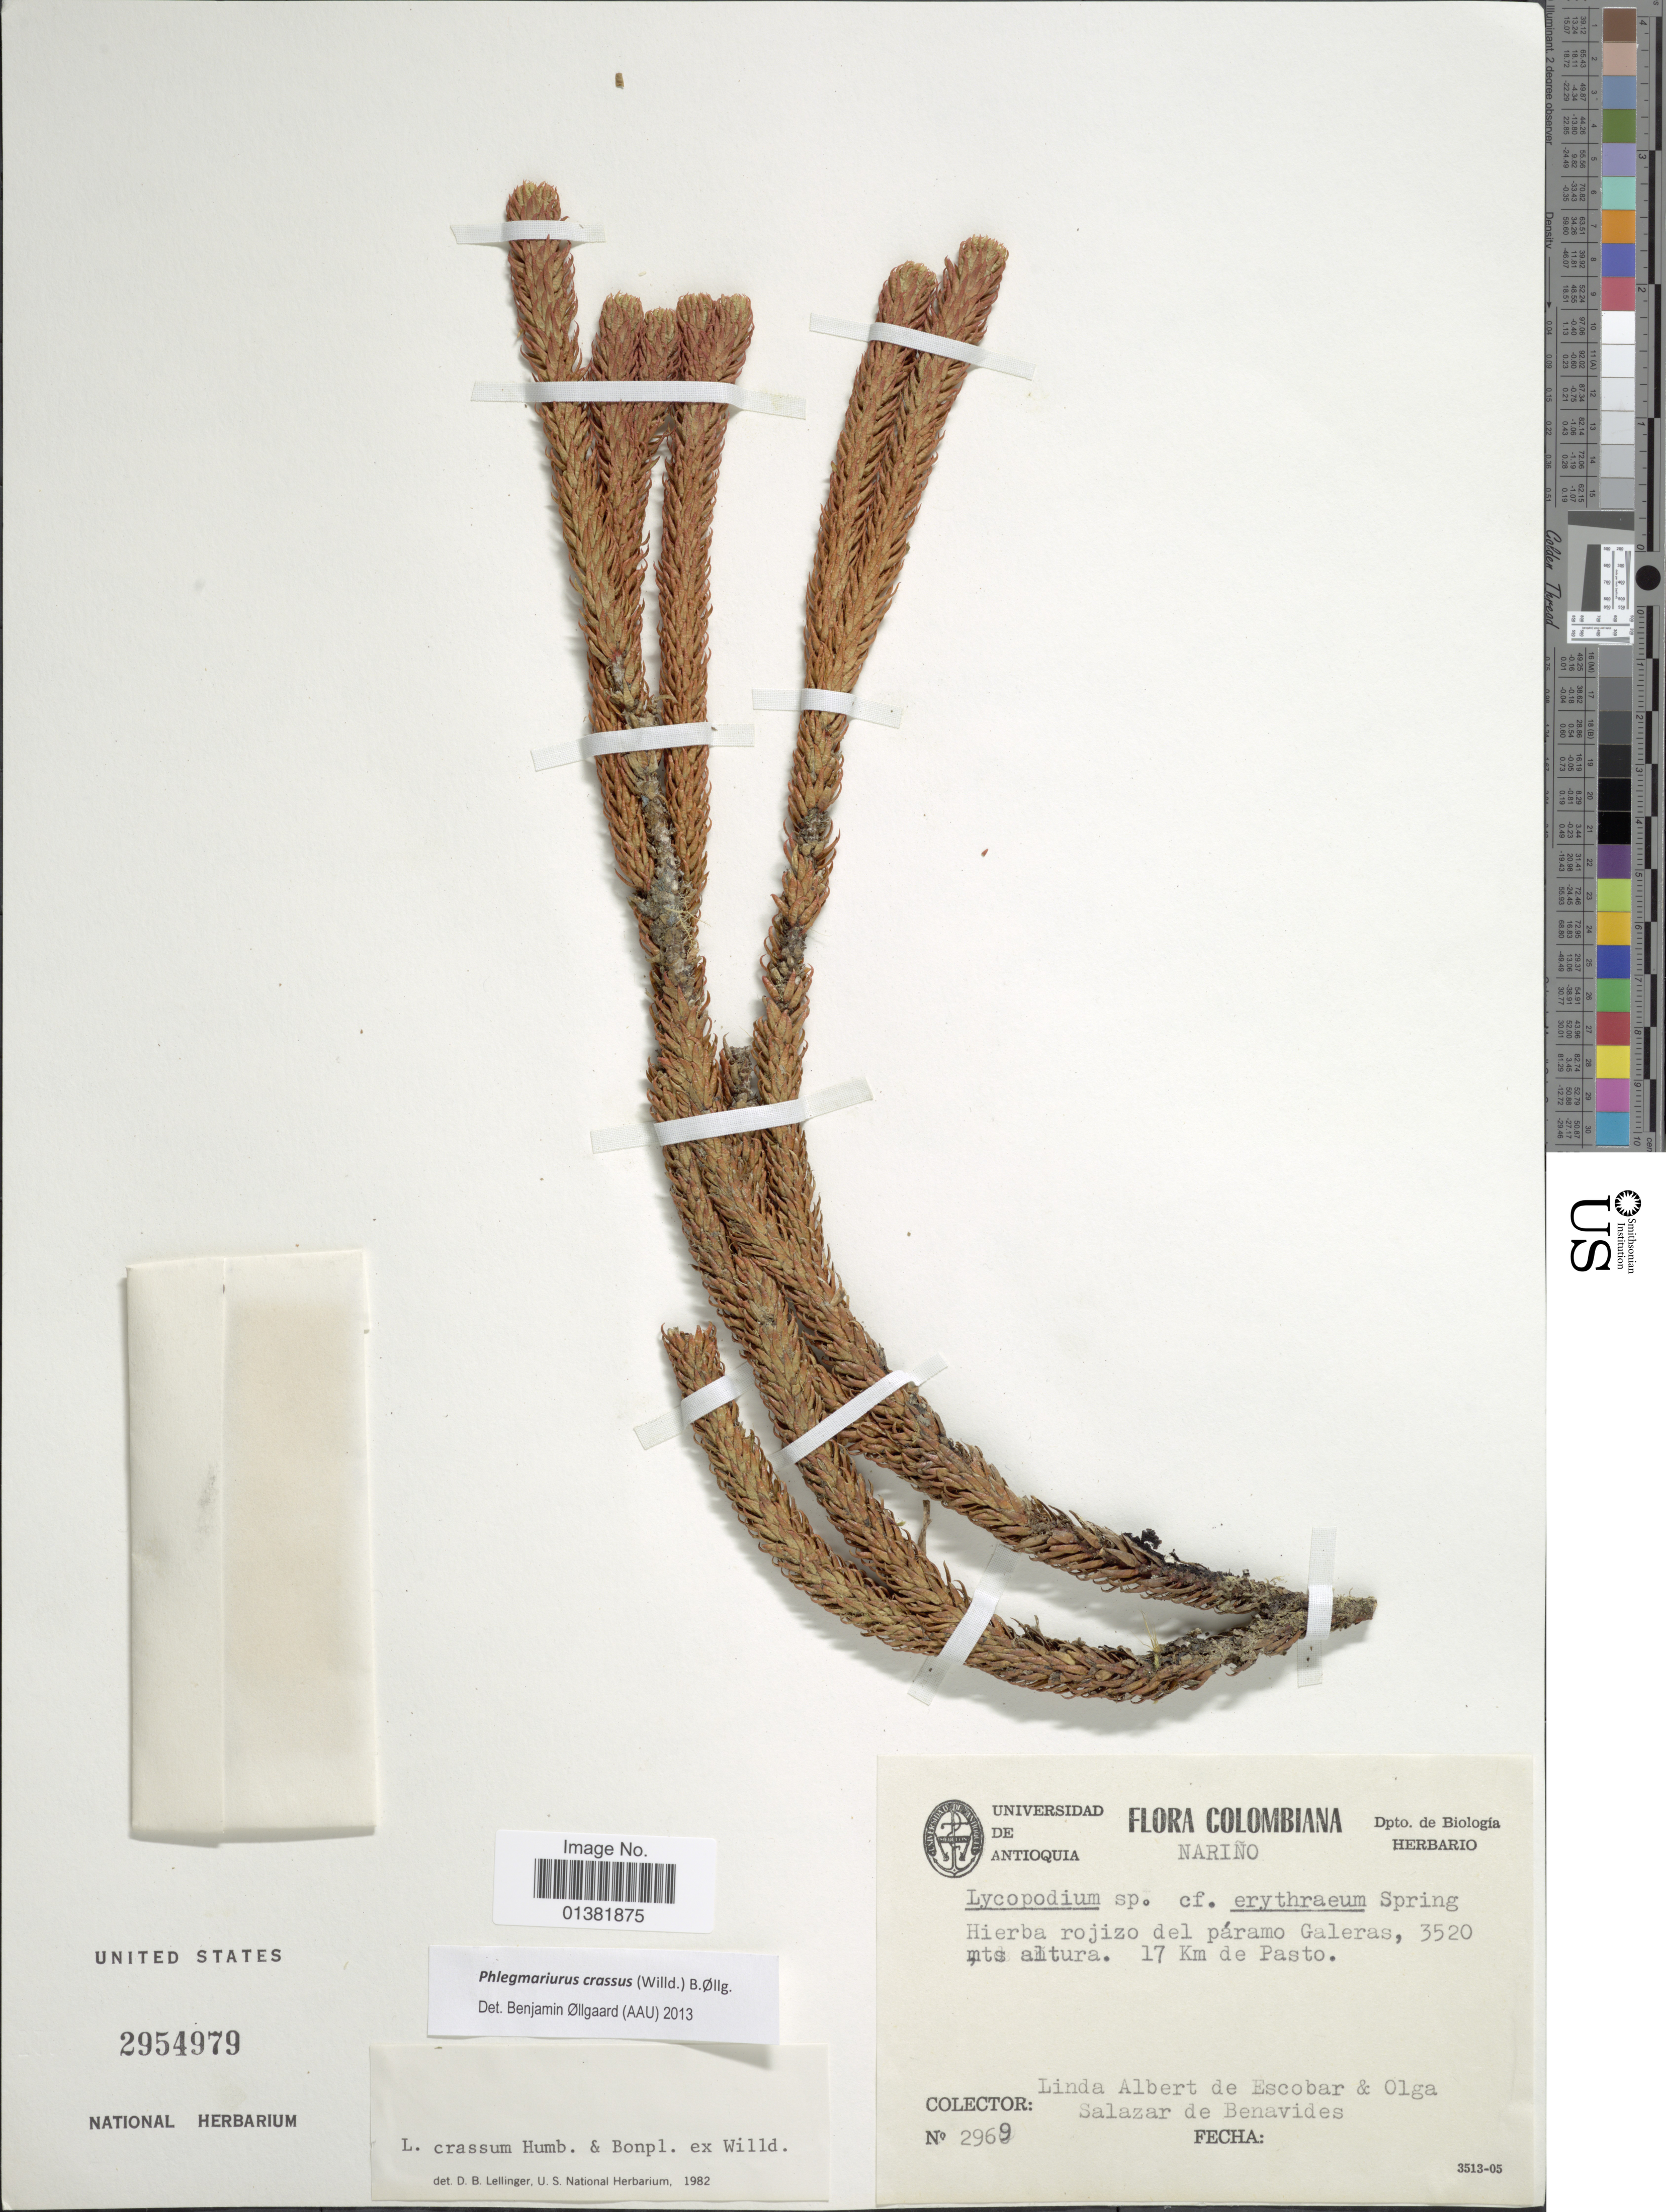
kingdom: Plantae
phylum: Tracheophyta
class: Lycopodiopsida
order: Lycopodiales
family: Lycopodiaceae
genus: Phlegmariurus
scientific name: Phlegmariurus crassus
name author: (Humb. & Bonpl. ex Willd.) B. Øllg.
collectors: L. K. de Escobar & Olga S. de Benavides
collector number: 2969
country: Colombia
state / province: Nariño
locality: Dpto. de Biologia, Hierba rojizo del páramo Galeras, 17 Km de Pasto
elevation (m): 3520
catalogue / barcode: US 2954979